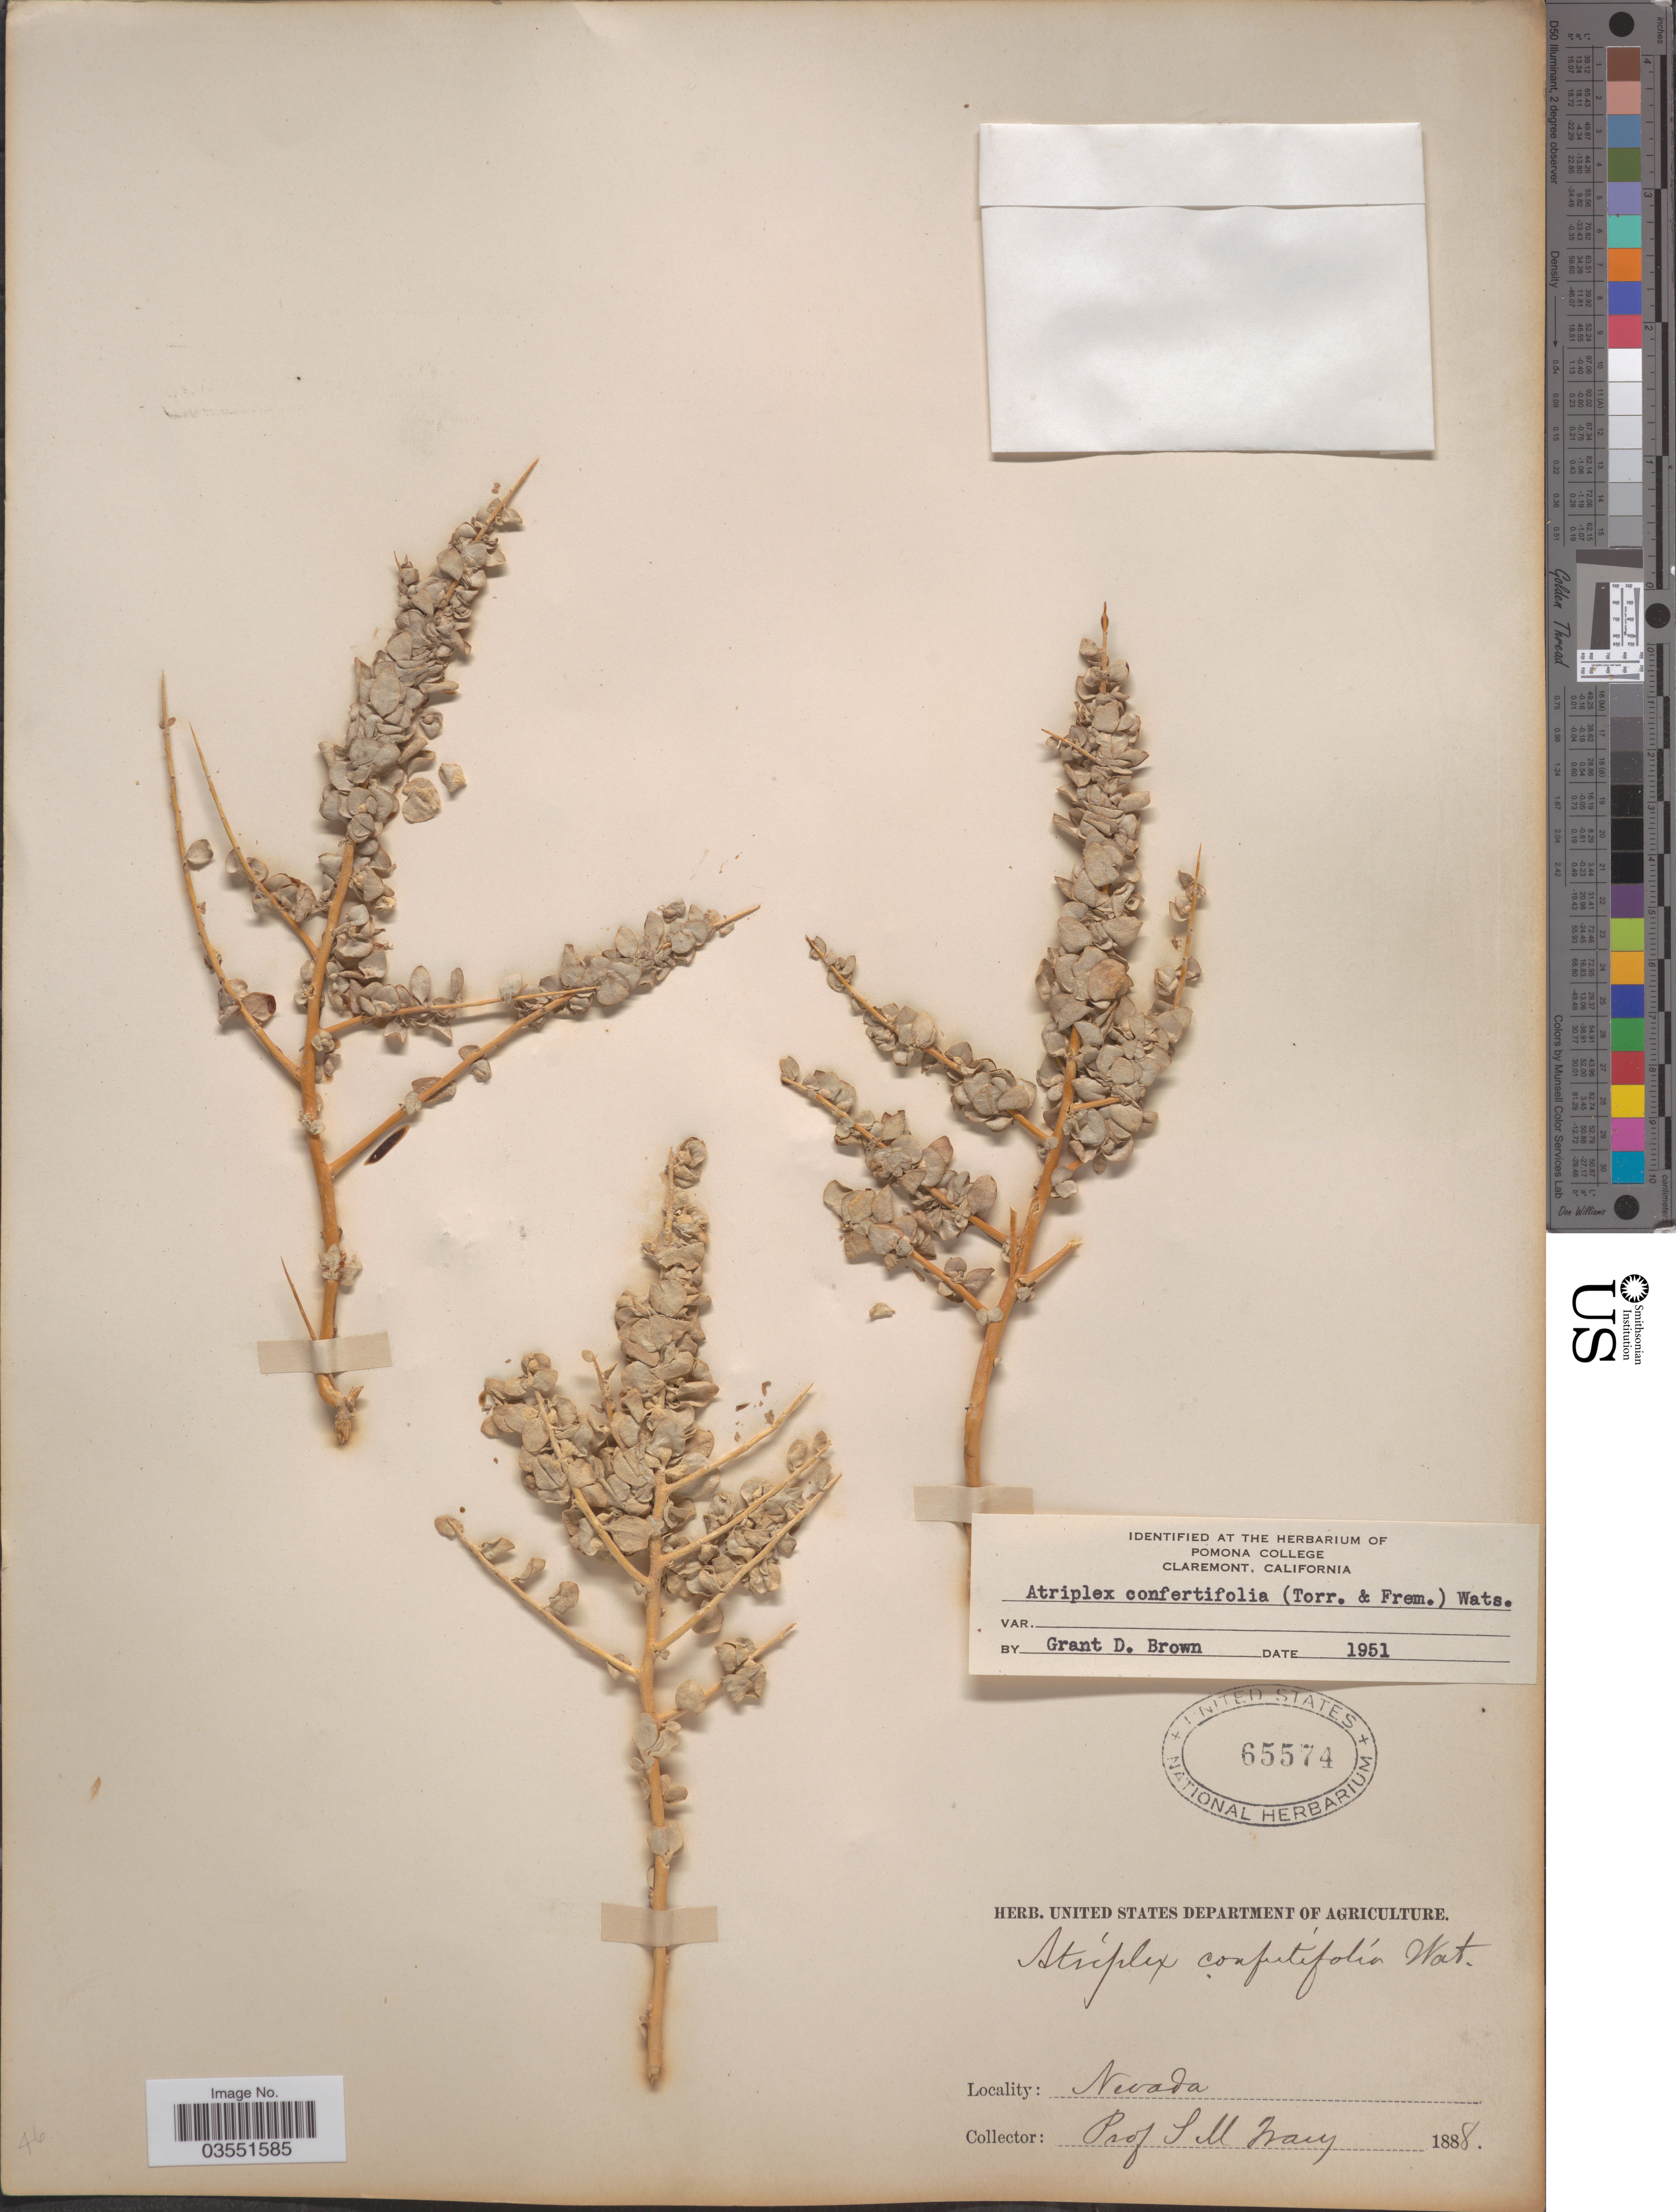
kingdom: Plantae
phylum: Tracheophyta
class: Magnoliopsida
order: Caryophyllales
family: Amaranthaceae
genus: Atriplex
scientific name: Atriplex confertifolia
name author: (Torr. & Frém.) S. Watson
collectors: S. M. Tracy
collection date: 1888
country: United States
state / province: Nevada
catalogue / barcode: US 65574